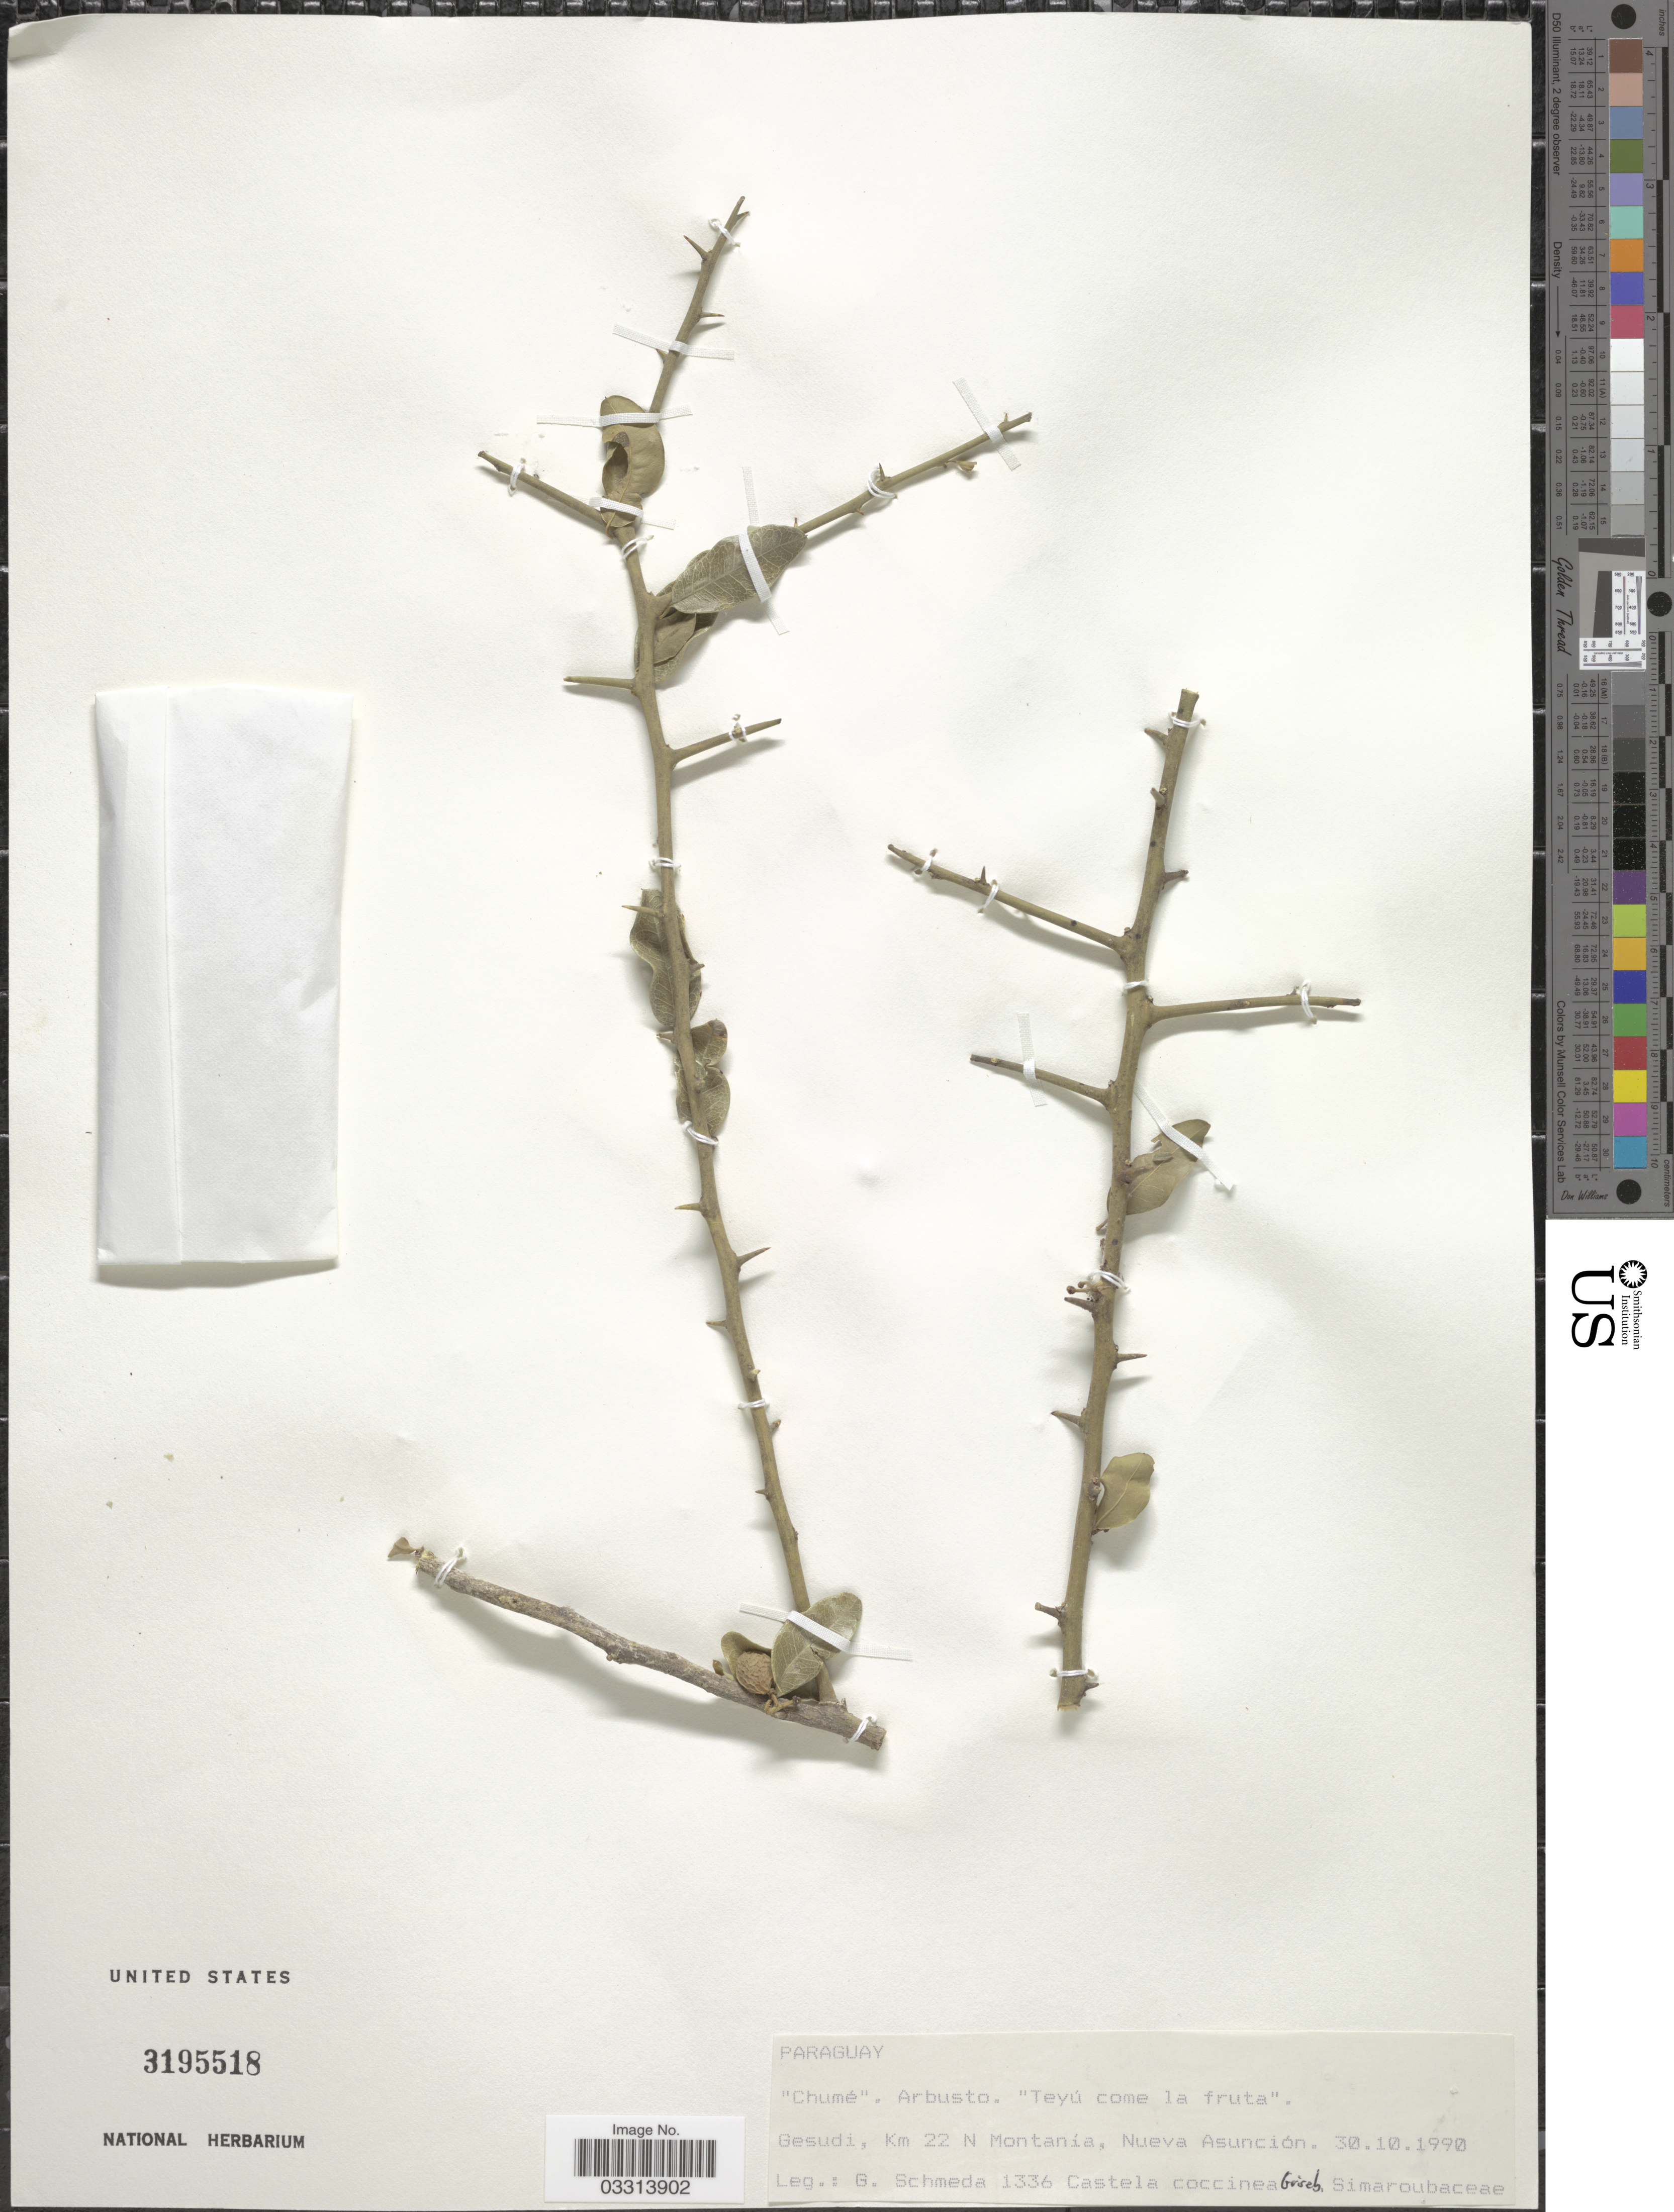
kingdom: Plantae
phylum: Tracheophyta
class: Magnoliopsida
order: Sapindales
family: Simaroubaceae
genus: Castela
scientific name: Castela coccinea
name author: Griseb.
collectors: G. Schmeda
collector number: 1336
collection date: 1990-10-30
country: Paraguay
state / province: Asuncion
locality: Gesudi, Km 22 N Montanía, Nueva Asunción.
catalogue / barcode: US 3195518